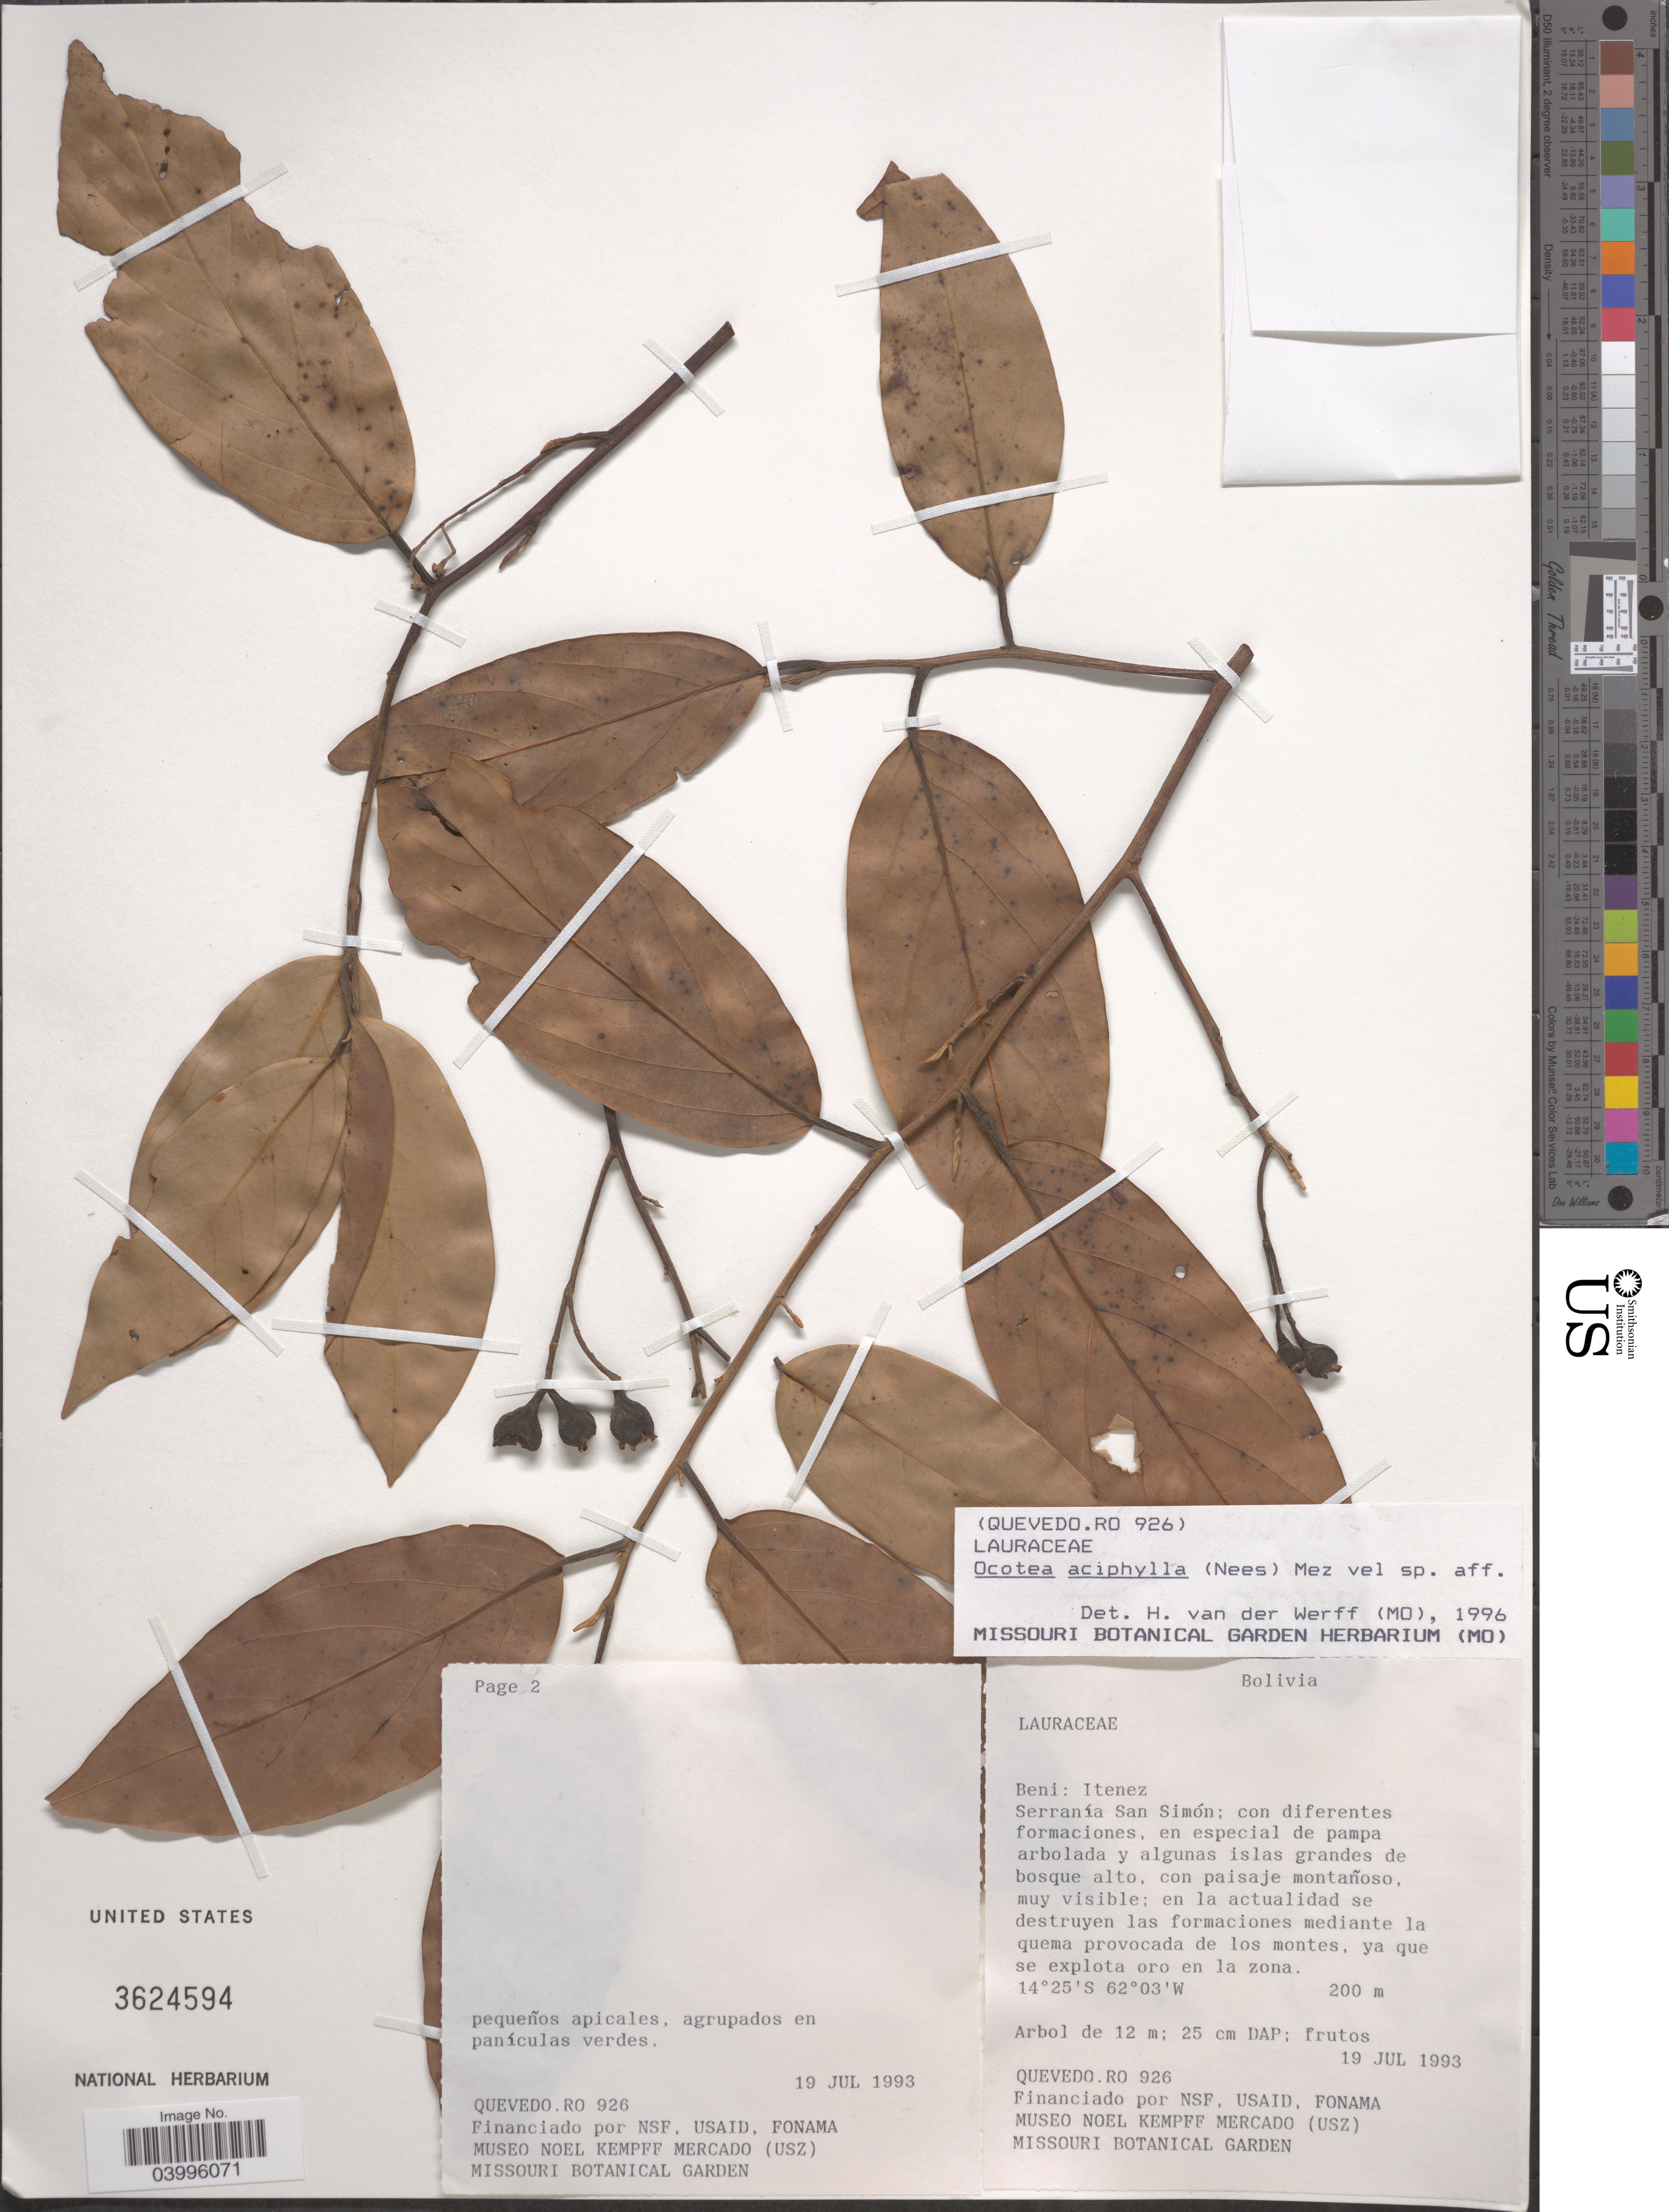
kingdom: Plantae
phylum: Tracheophyta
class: Magnoliopsida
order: Laurales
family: Lauraceae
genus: Ocotea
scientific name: Ocotea aciphylla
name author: (Nees & Mart.) Mez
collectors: R. Quevedo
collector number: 926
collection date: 1993-07-19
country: Bolivia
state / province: Beni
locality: Itenez. Serranía San Simón.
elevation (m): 200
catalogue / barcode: US 3624594